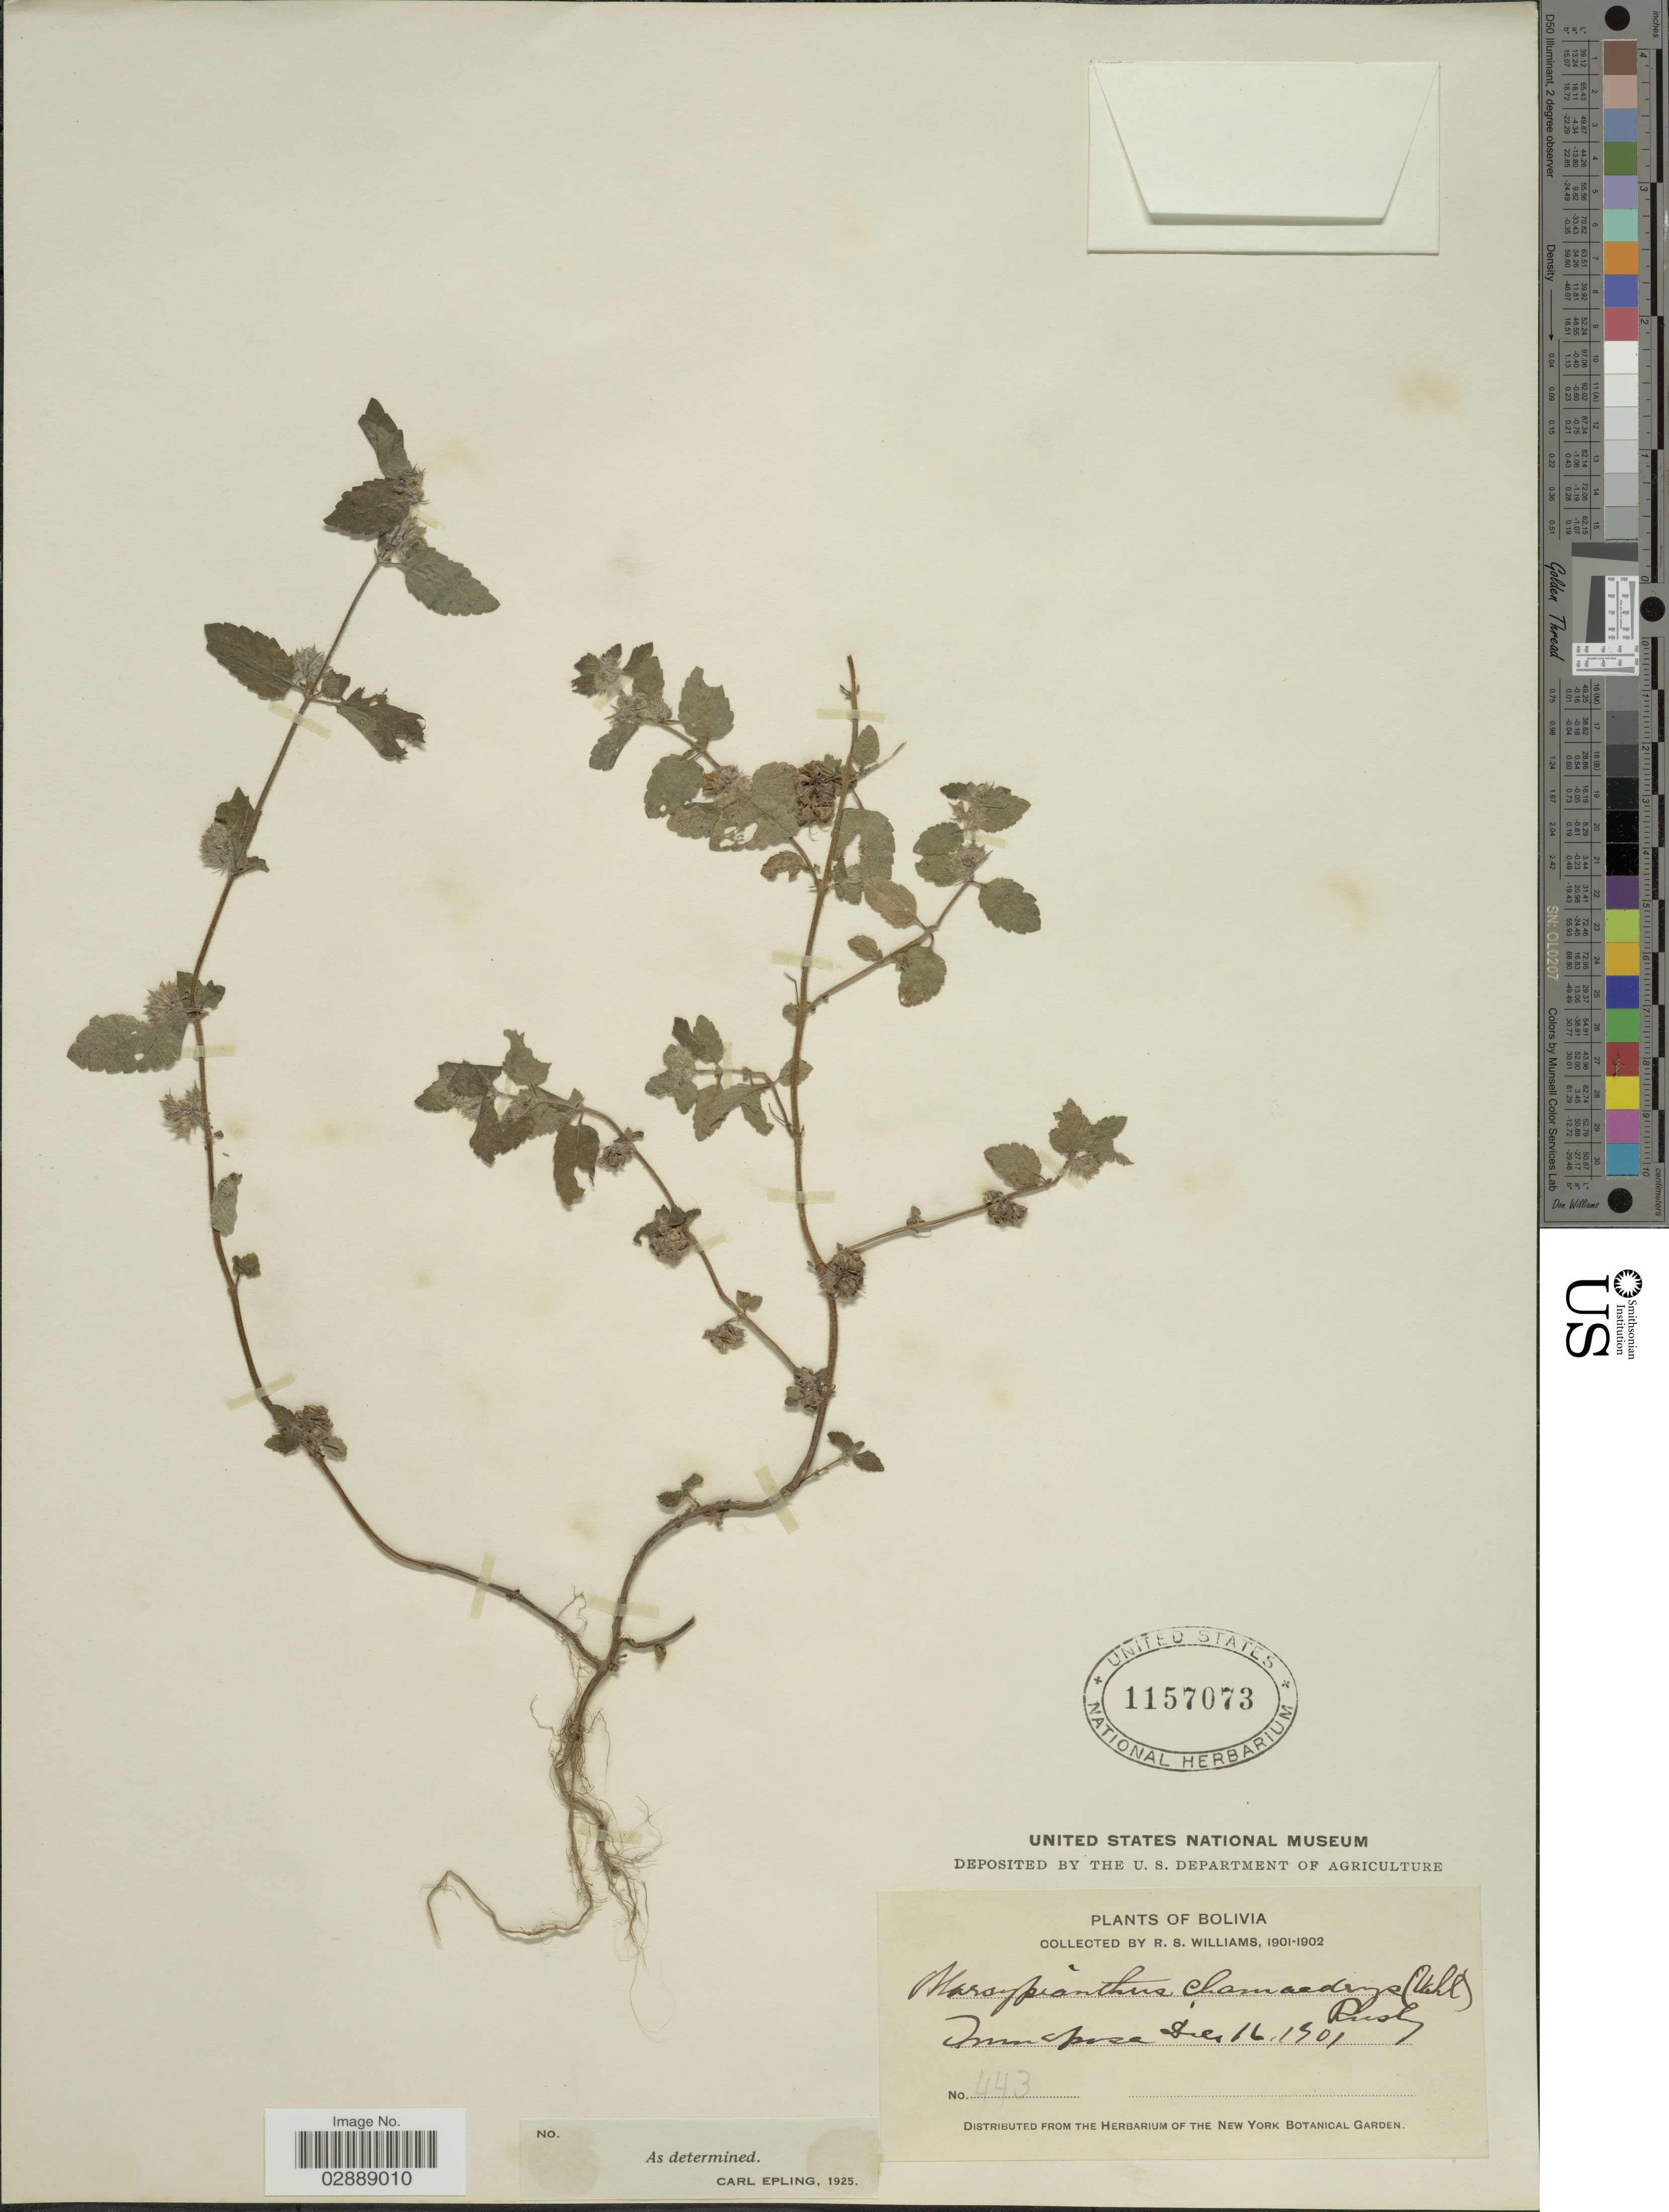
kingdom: Plantae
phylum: Tracheophyta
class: Magnoliopsida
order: Lamiales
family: Lamiaceae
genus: Marsypianthes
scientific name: Marsypianthes chamaedrys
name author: (Vahl) Kuntze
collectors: R. S. Williams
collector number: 443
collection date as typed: Dec. 16, 1901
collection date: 1901-12-16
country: Bolivia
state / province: La Paz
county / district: Iturralde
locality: Tumupasa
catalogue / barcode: US 1157073